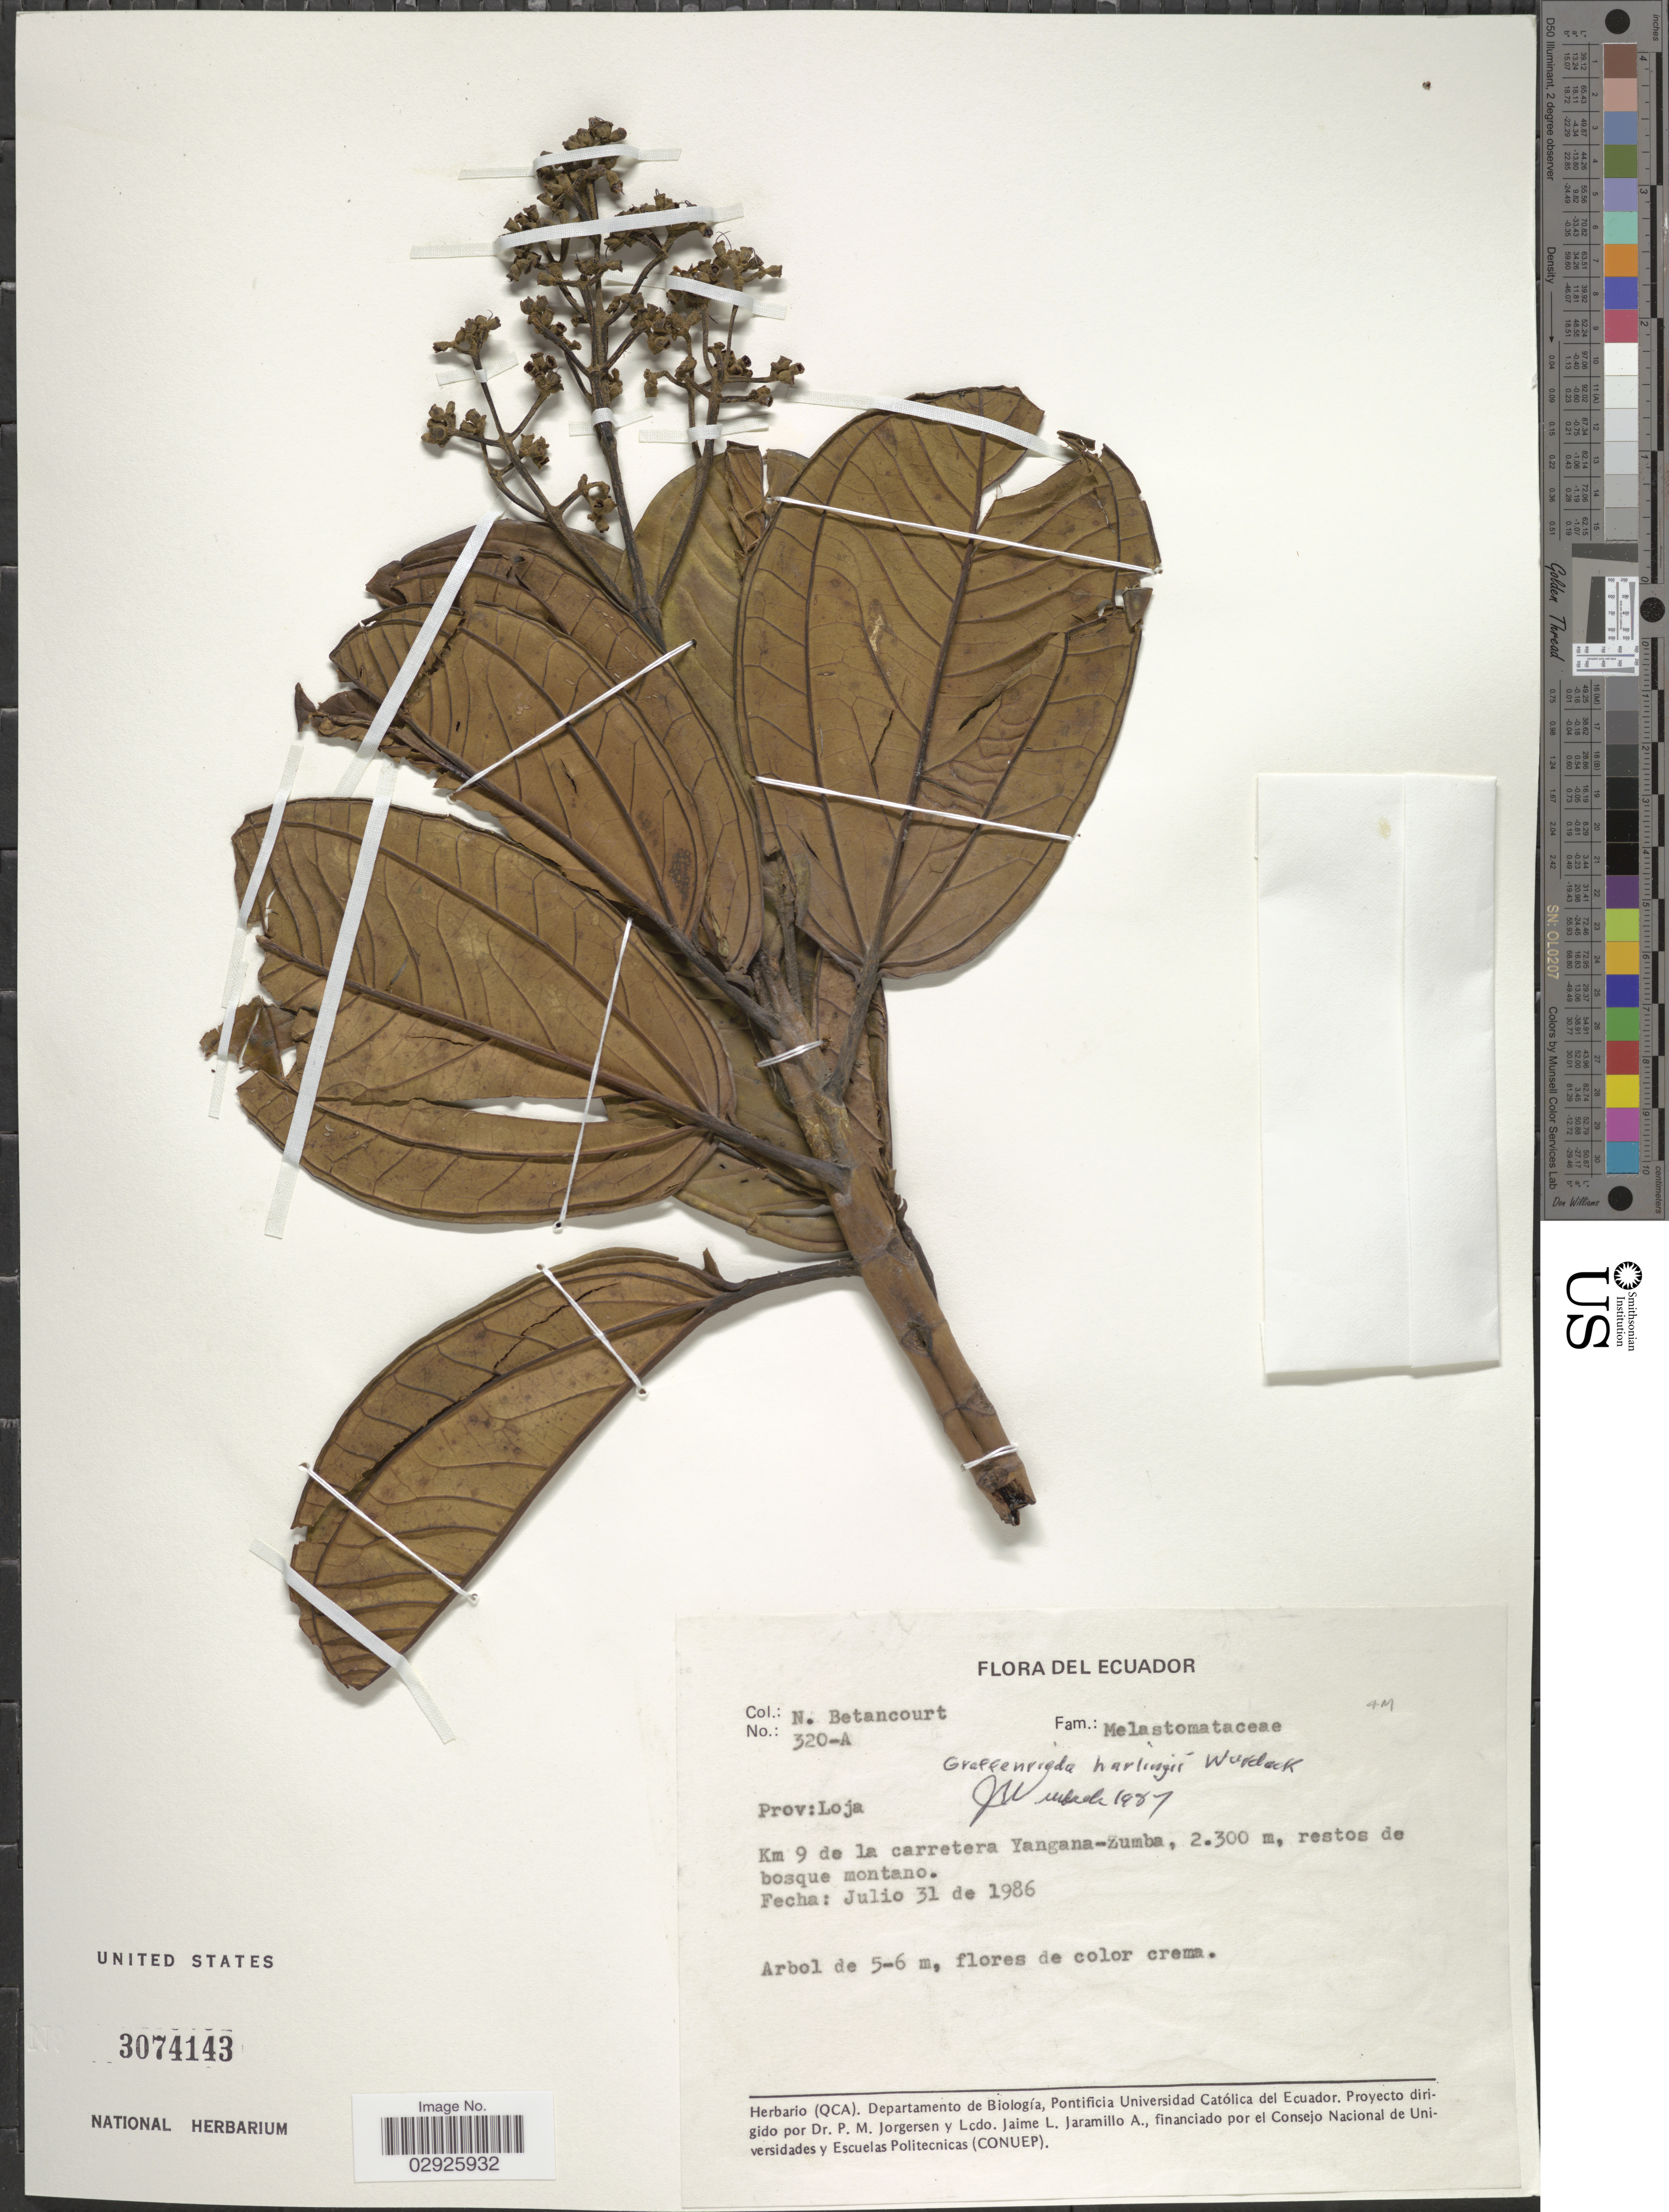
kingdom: Plantae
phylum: Tracheophyta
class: Magnoliopsida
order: Myrtales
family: Melastomataceae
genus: Graffenrieda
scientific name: Graffenrieda harlingii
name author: Wurdack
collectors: N. Betancourt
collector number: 320-A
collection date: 1986-07-31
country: Ecuador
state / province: Loja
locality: Km 9 de la carretera Yangana-Zumba.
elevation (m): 2300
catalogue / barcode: US 3074143